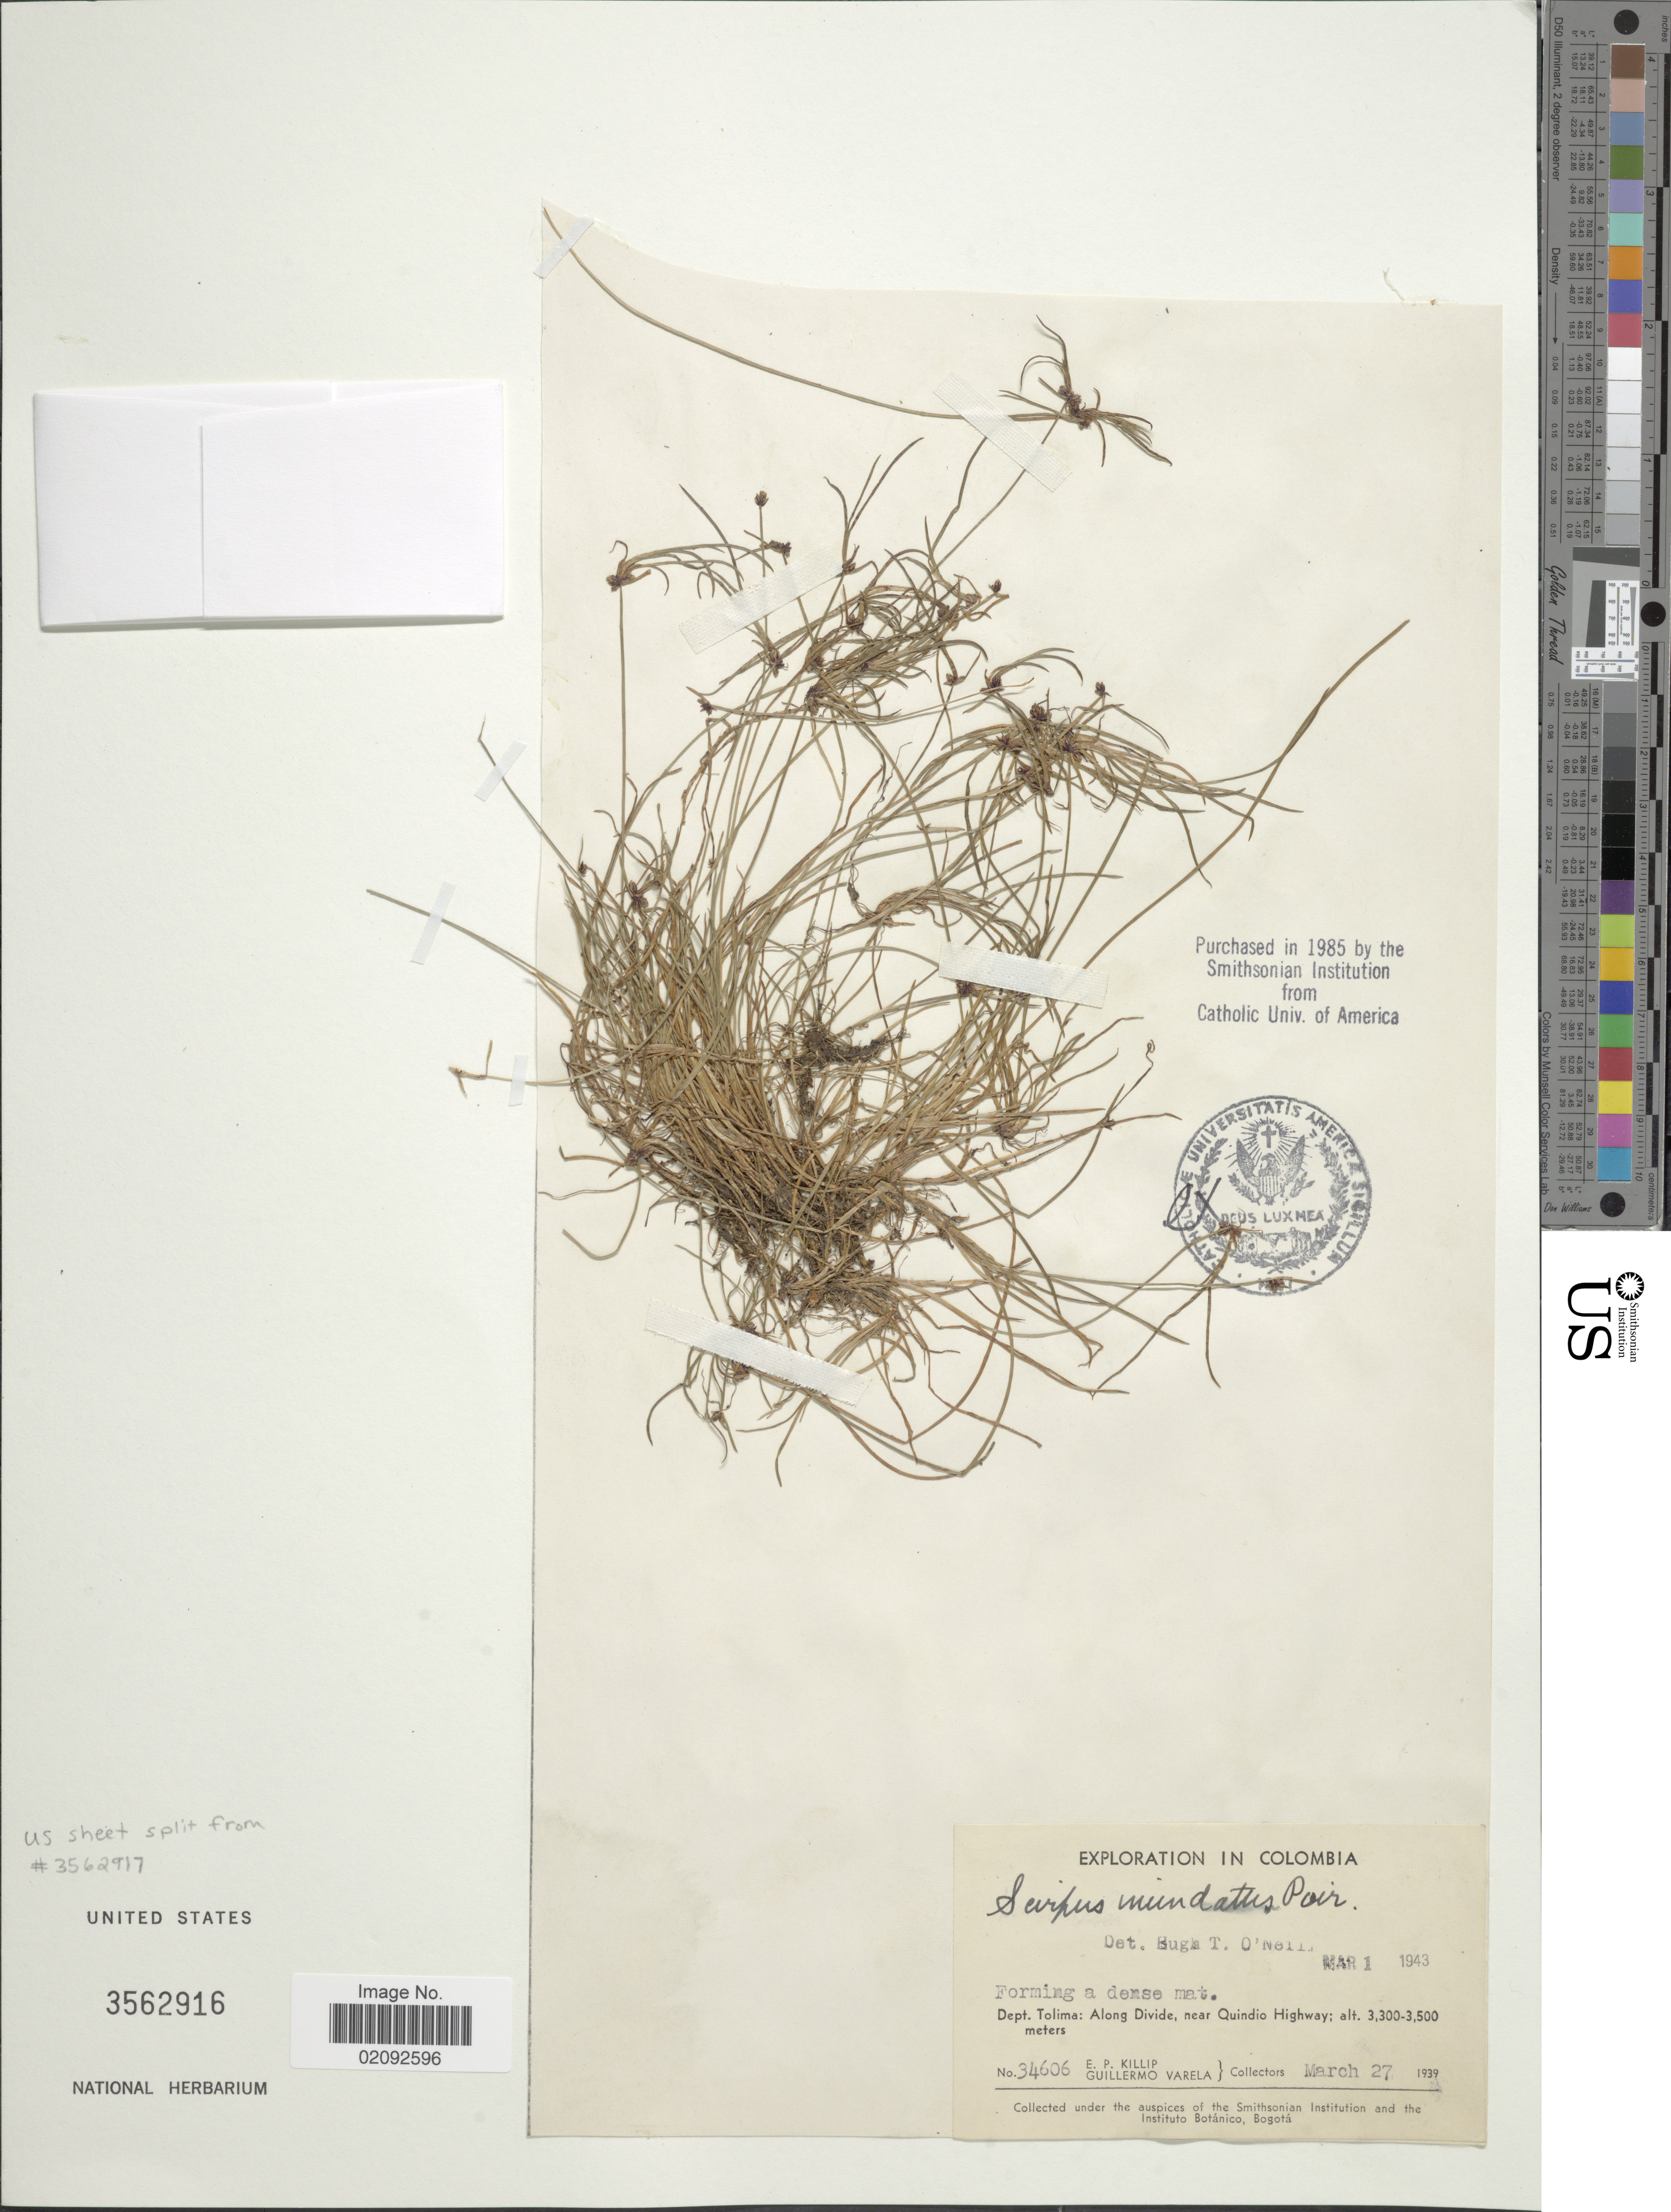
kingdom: Plantae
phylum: Tracheophyta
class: Liliopsida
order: Poales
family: Cyperaceae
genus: Isolepis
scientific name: Isolepis nigricans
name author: Kunth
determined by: Strong, Mark T., (BOT), Smithsonian Institution - National Museum of Natural History (UNITED STATES)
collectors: E. P. Killip & G. Varela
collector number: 34606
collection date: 1939-03-27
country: Colombia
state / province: Tolima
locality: Along Divide, near Quandio Highway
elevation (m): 3300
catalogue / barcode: US 3562916